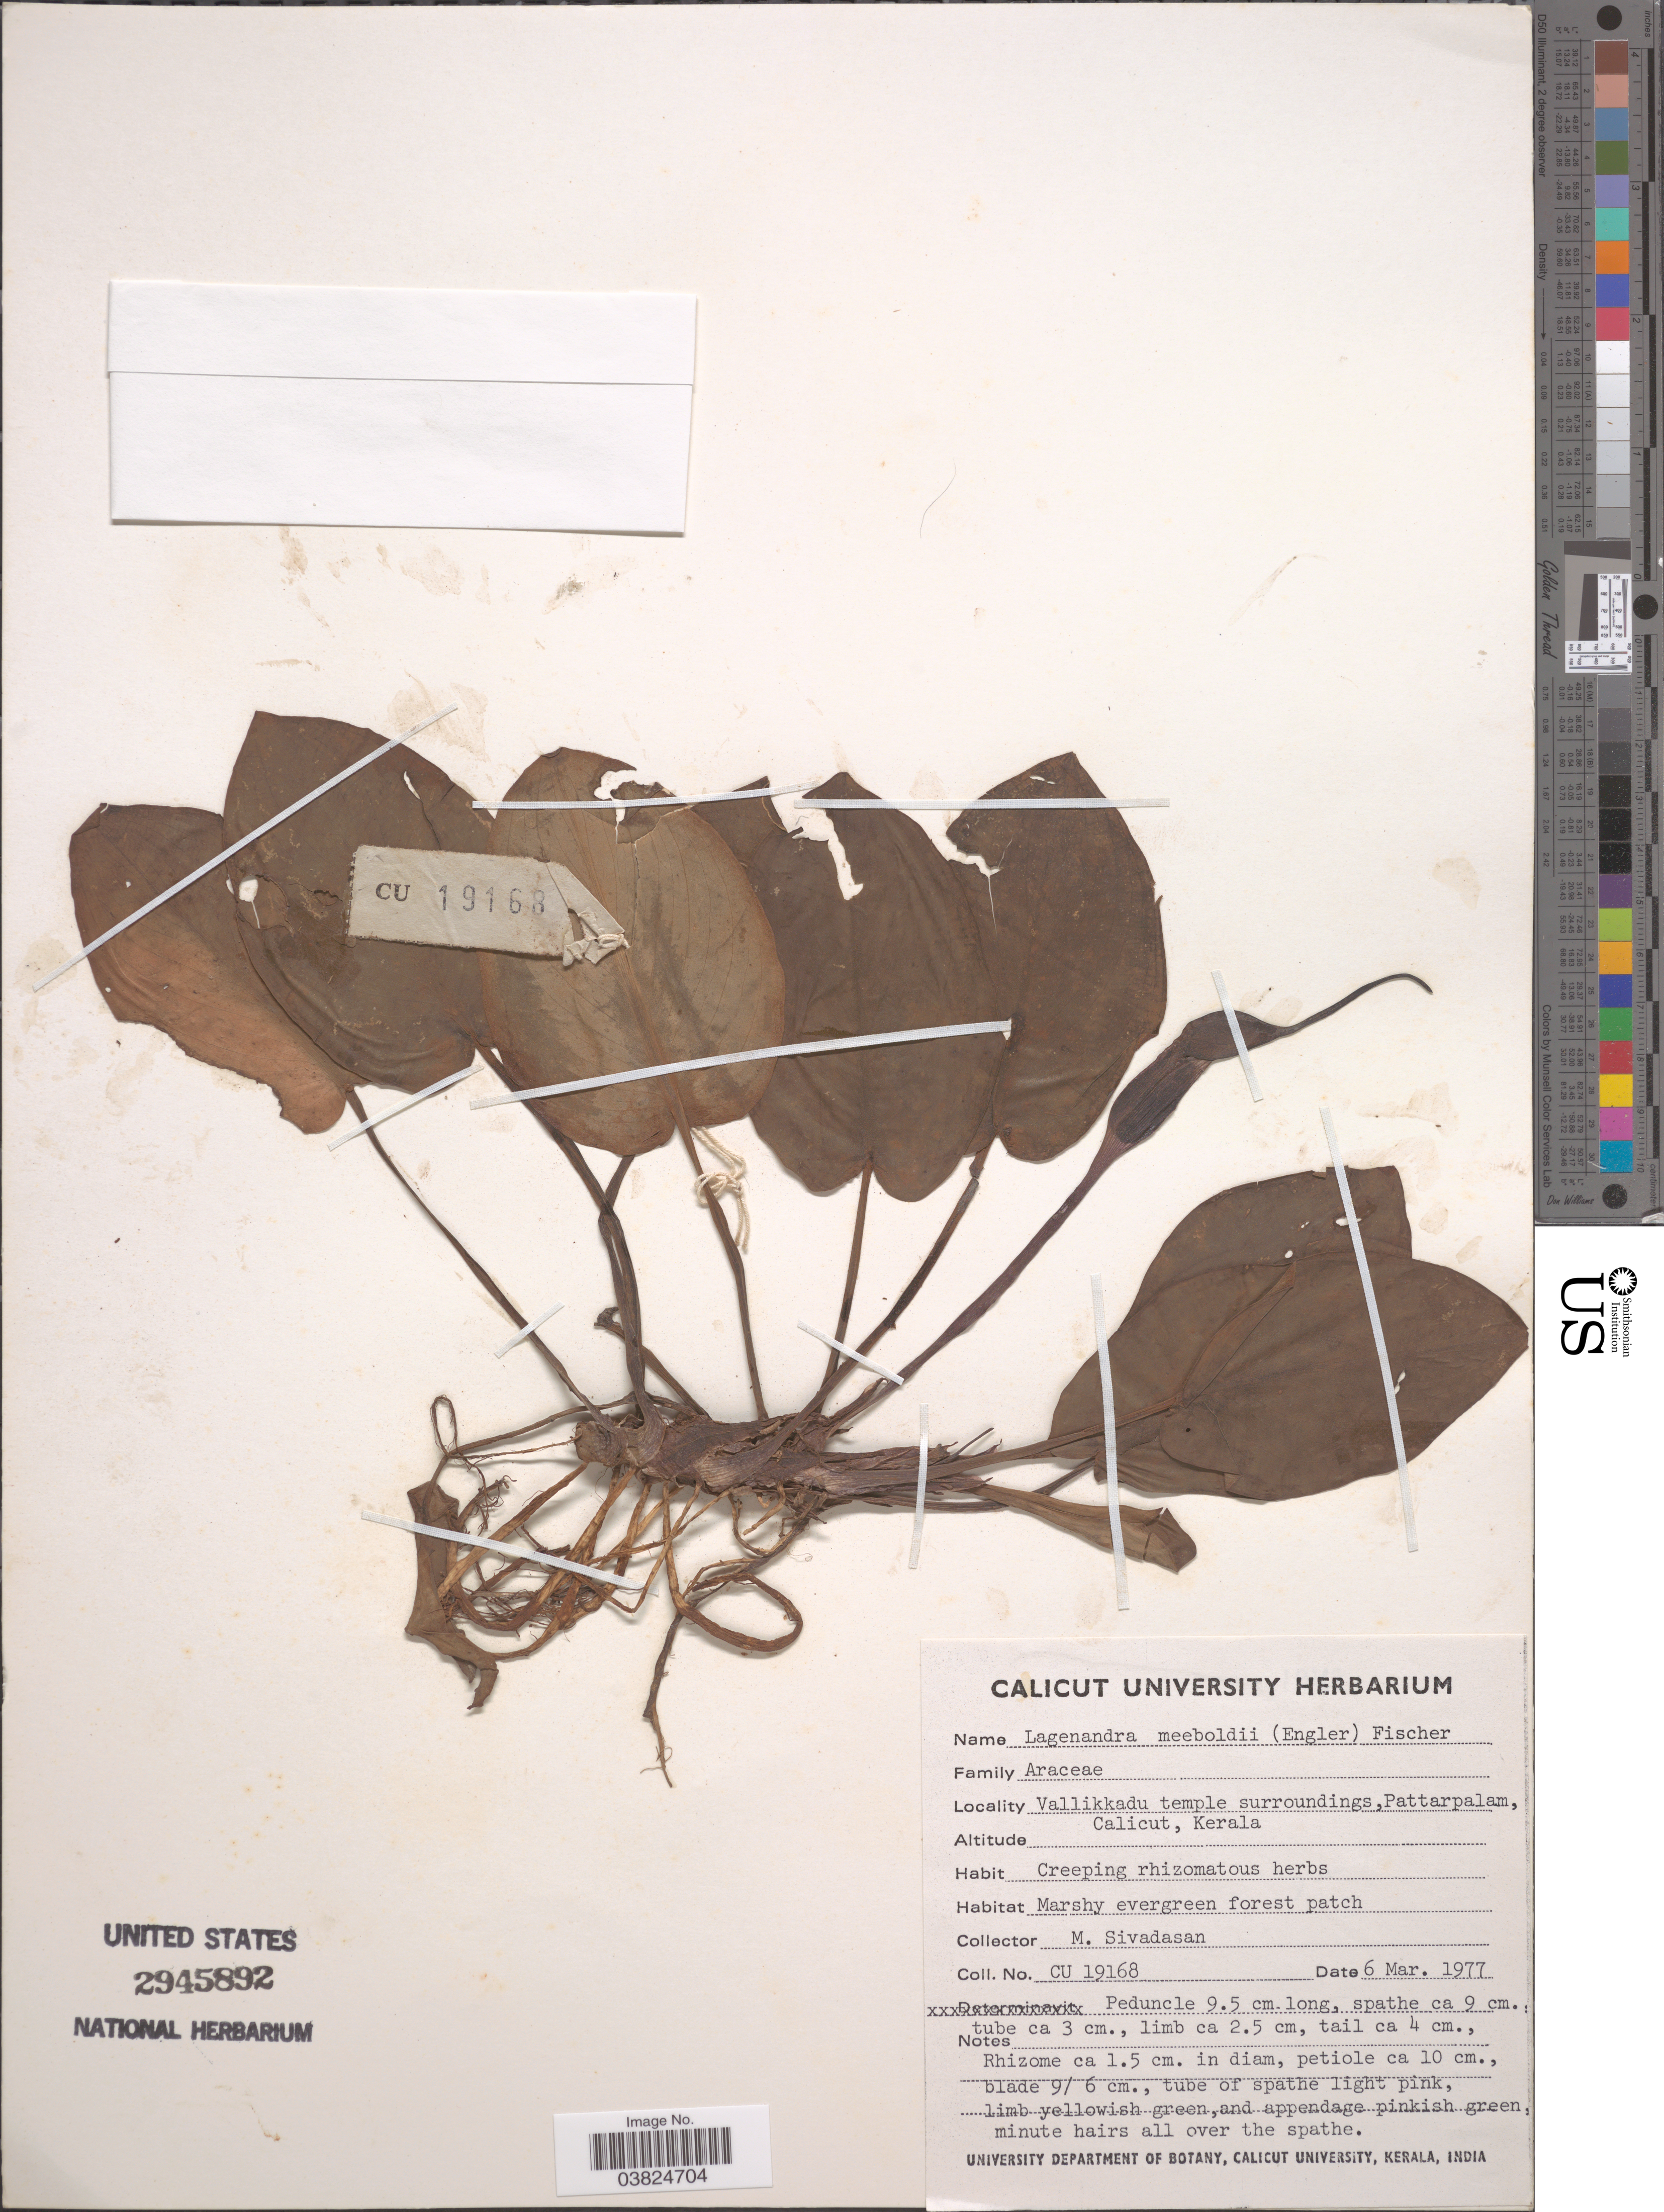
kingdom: Plantae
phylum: Tracheophyta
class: Liliopsida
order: Alismatales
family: Araceae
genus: Lagenandra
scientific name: Lagenandra meeboldii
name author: (Engl.) C.E.C. Fisch.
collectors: M. Sivadasan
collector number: CU19168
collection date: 1977-03-06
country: India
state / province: Kerala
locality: Vallikkadu temple surroundings, Pattarpalam Calicut.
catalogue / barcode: US 2945892